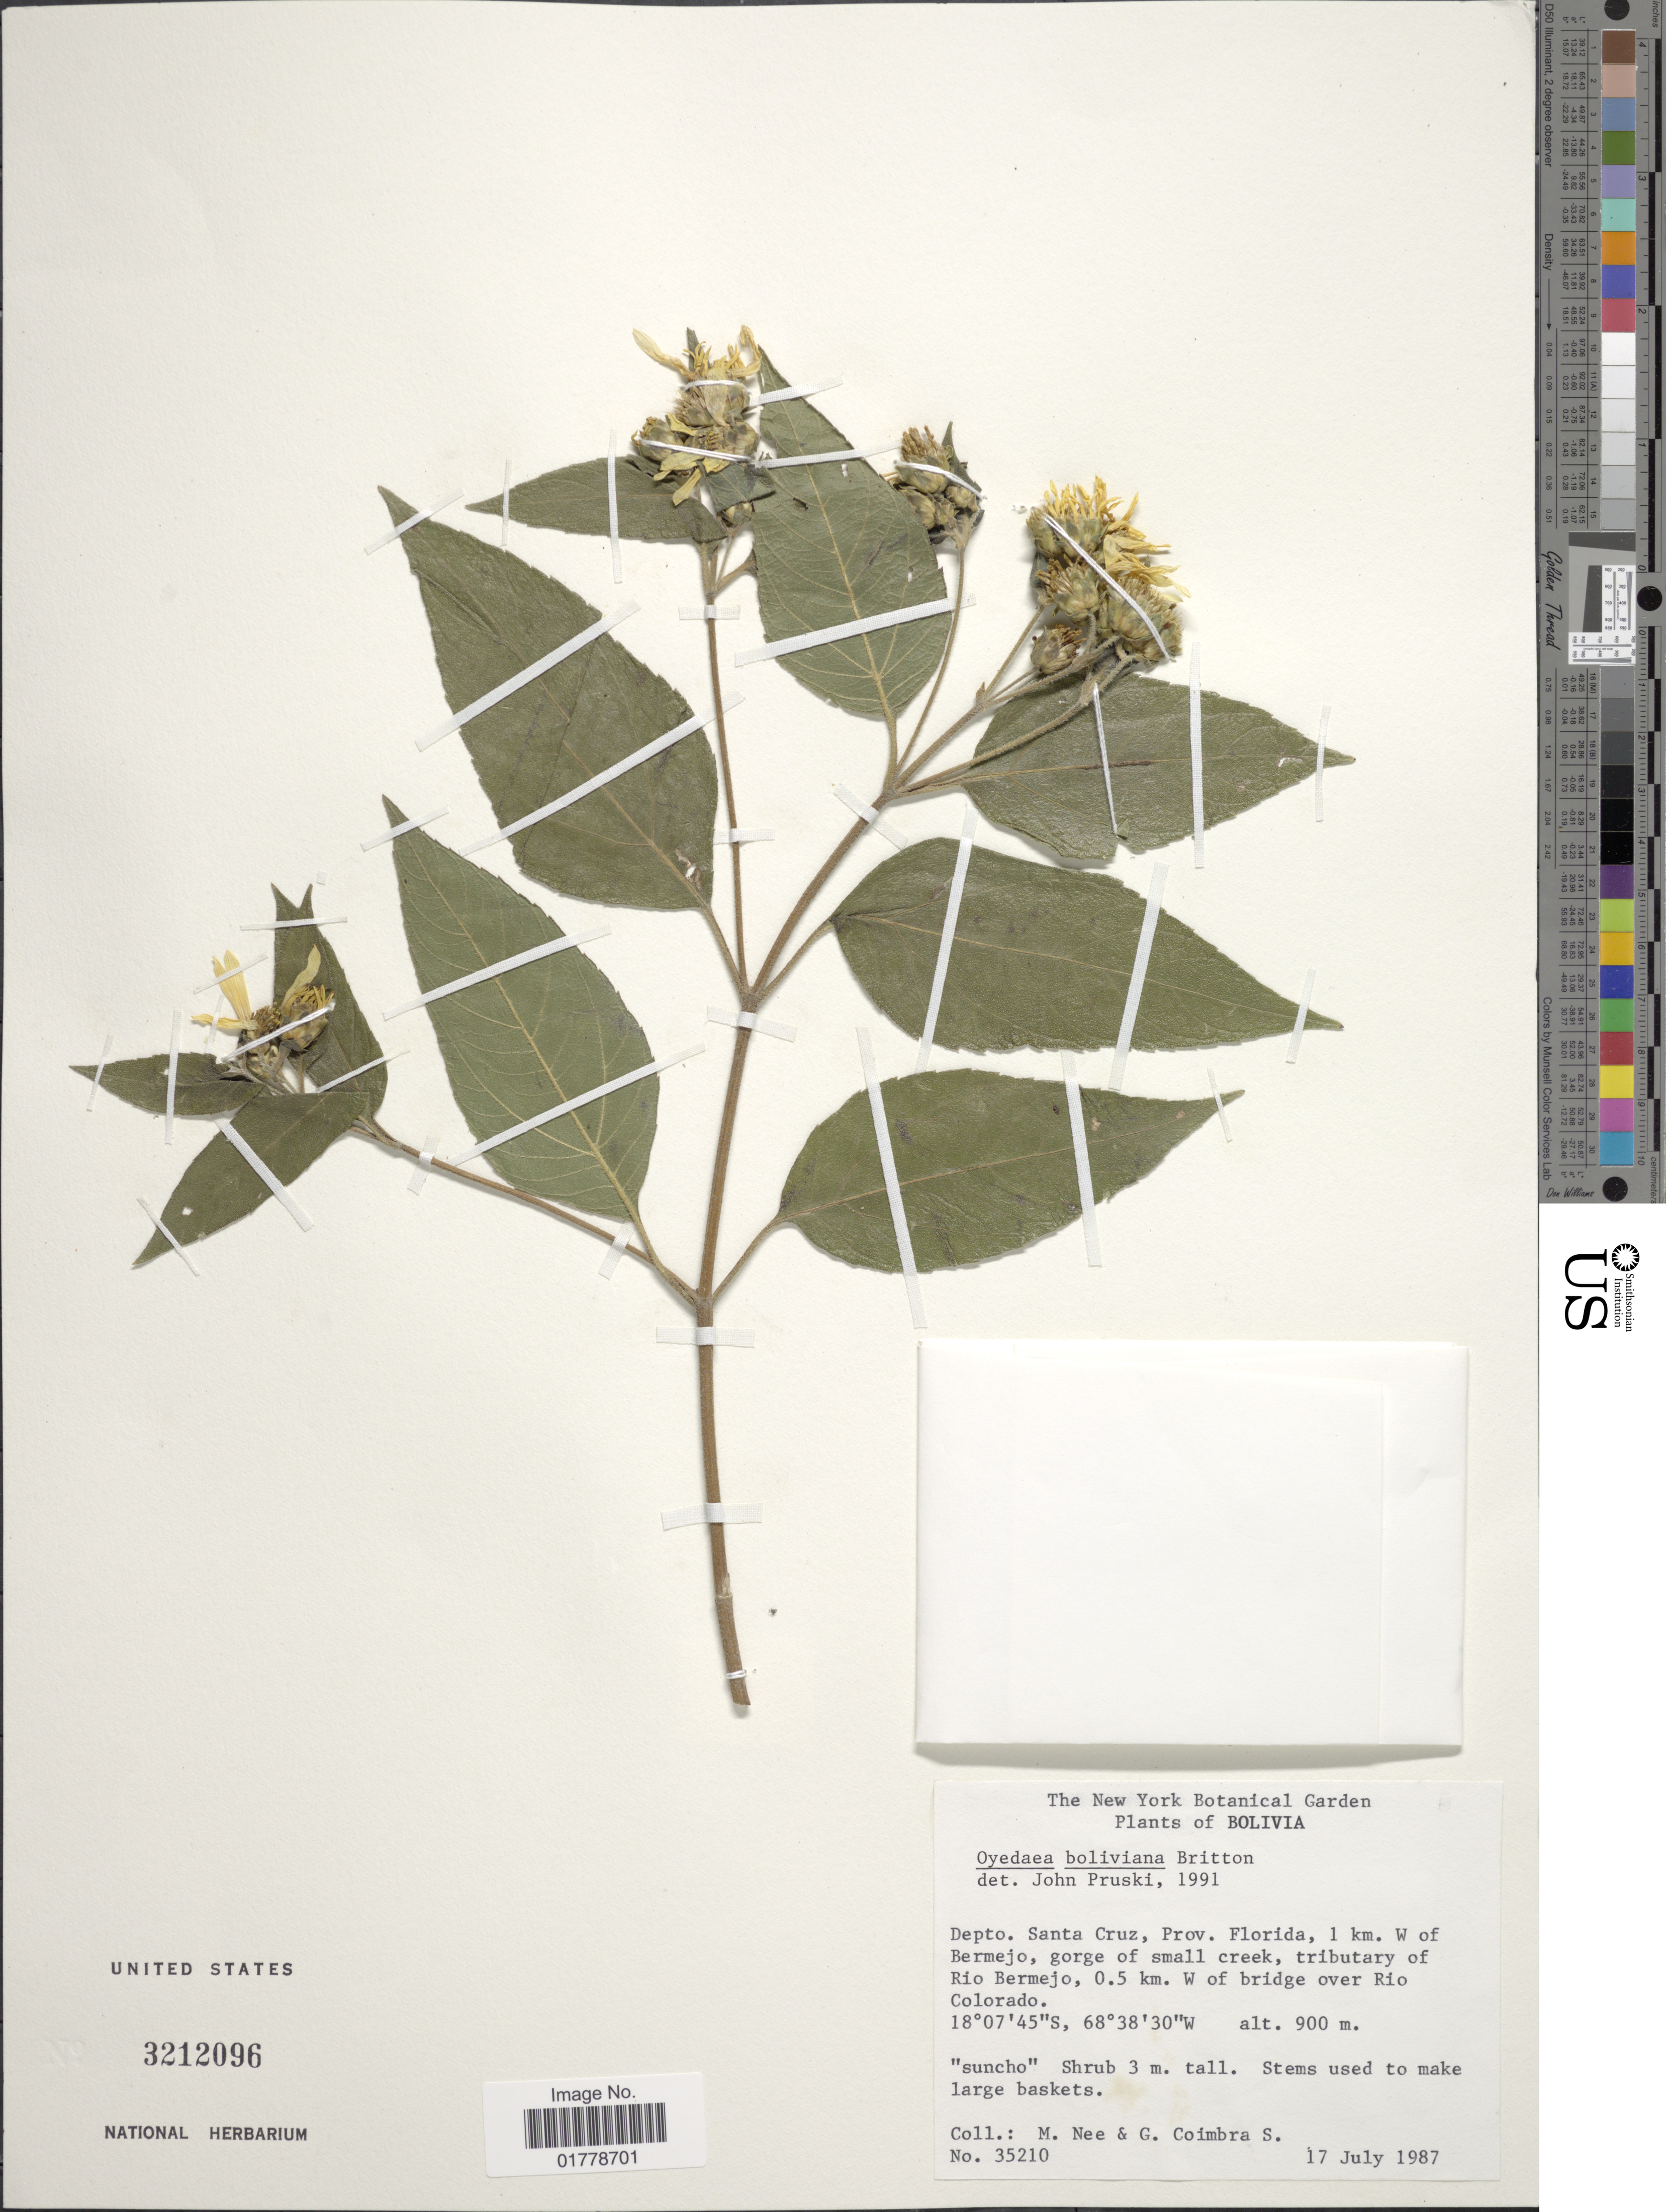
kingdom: Plantae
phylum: Tracheophyta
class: Magnoliopsida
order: Asterales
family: Asteraceae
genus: Oyedaea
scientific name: Oyedaea boliviana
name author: Britton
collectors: M. Nee & G. Coimbra S.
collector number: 35210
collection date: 1987-07-17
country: Bolivia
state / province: Santa Cruz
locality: Depto. Santa Cruz, Prov. Florida, 1 km. W of Bermejo, gorge of small creek, tributary of Rio Bermejo, 0.5 km. W of bridge over Rio Colorado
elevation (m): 900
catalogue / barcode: US 3212096